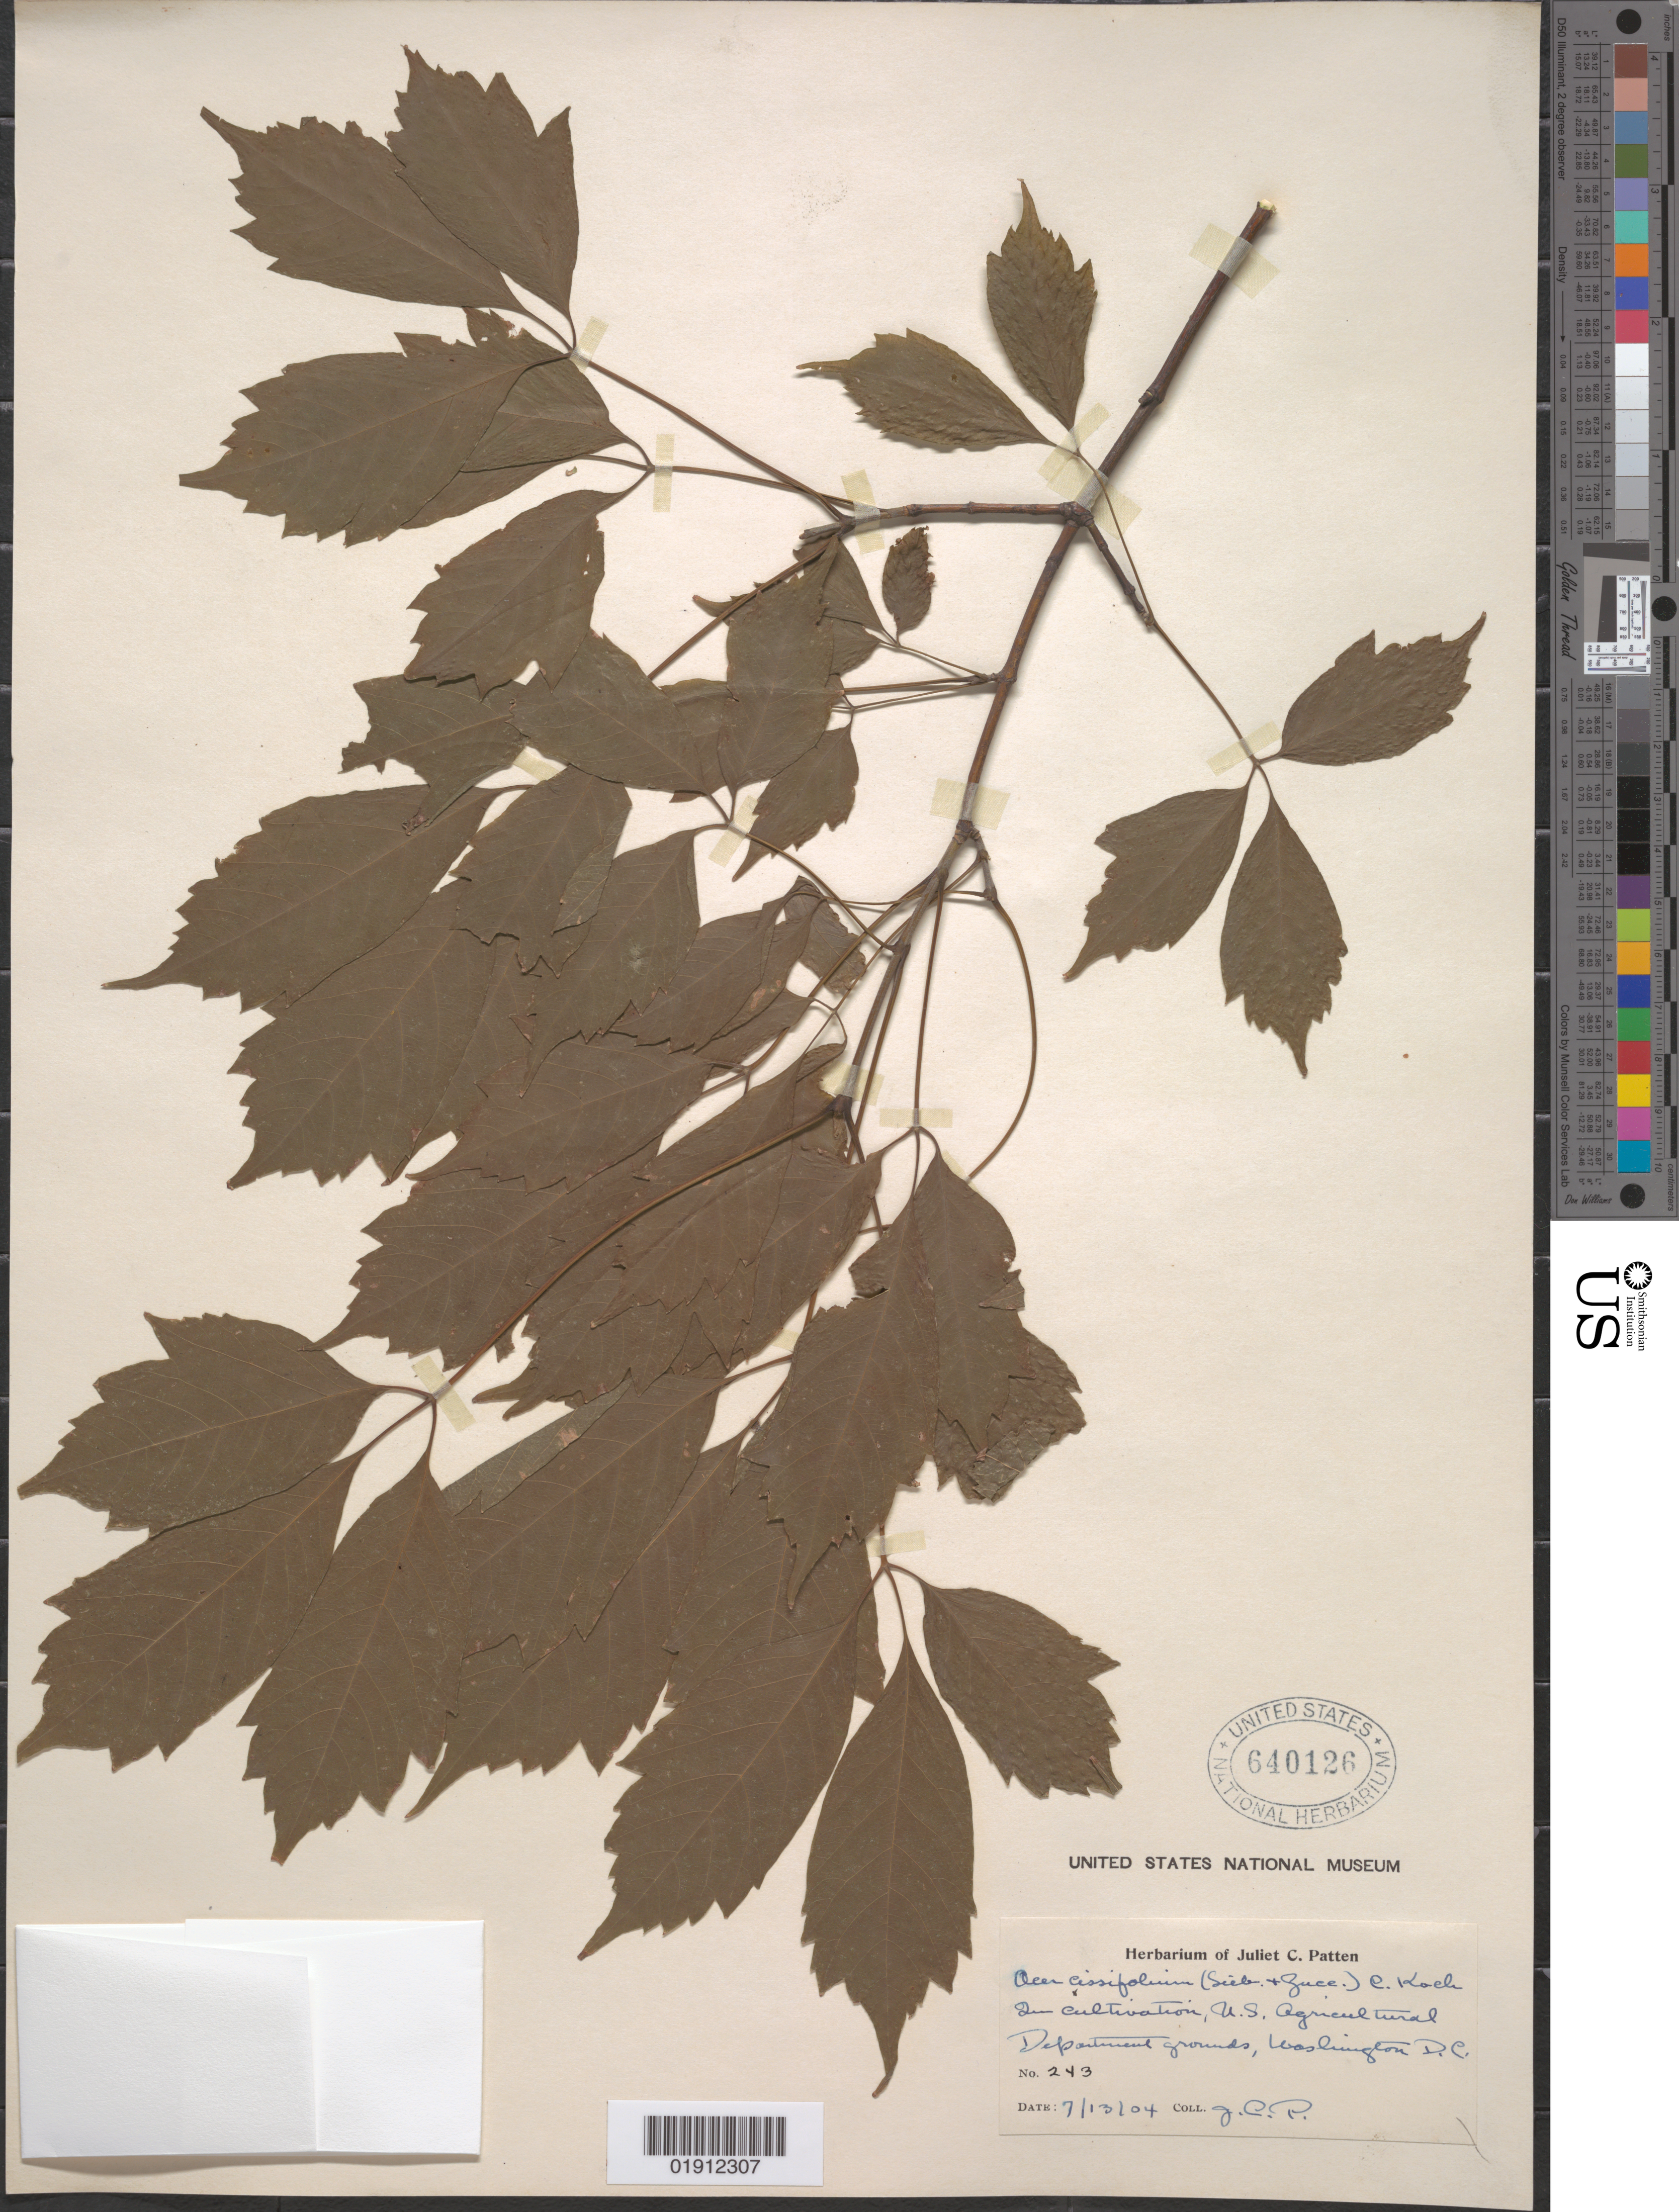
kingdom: Plantae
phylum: Tracheophyta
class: Magnoliopsida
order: Sapindales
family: Sapindaceae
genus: Acer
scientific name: Acer cissifolium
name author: (Siebold & Zucc.) K. Koch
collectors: J. Patten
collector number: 243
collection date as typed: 7/13/04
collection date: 1904-07-13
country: United States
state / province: District of Columbia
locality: U.S. Agricultural Department Grounds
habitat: Cultivated on dept. grounds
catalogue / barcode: US 640126